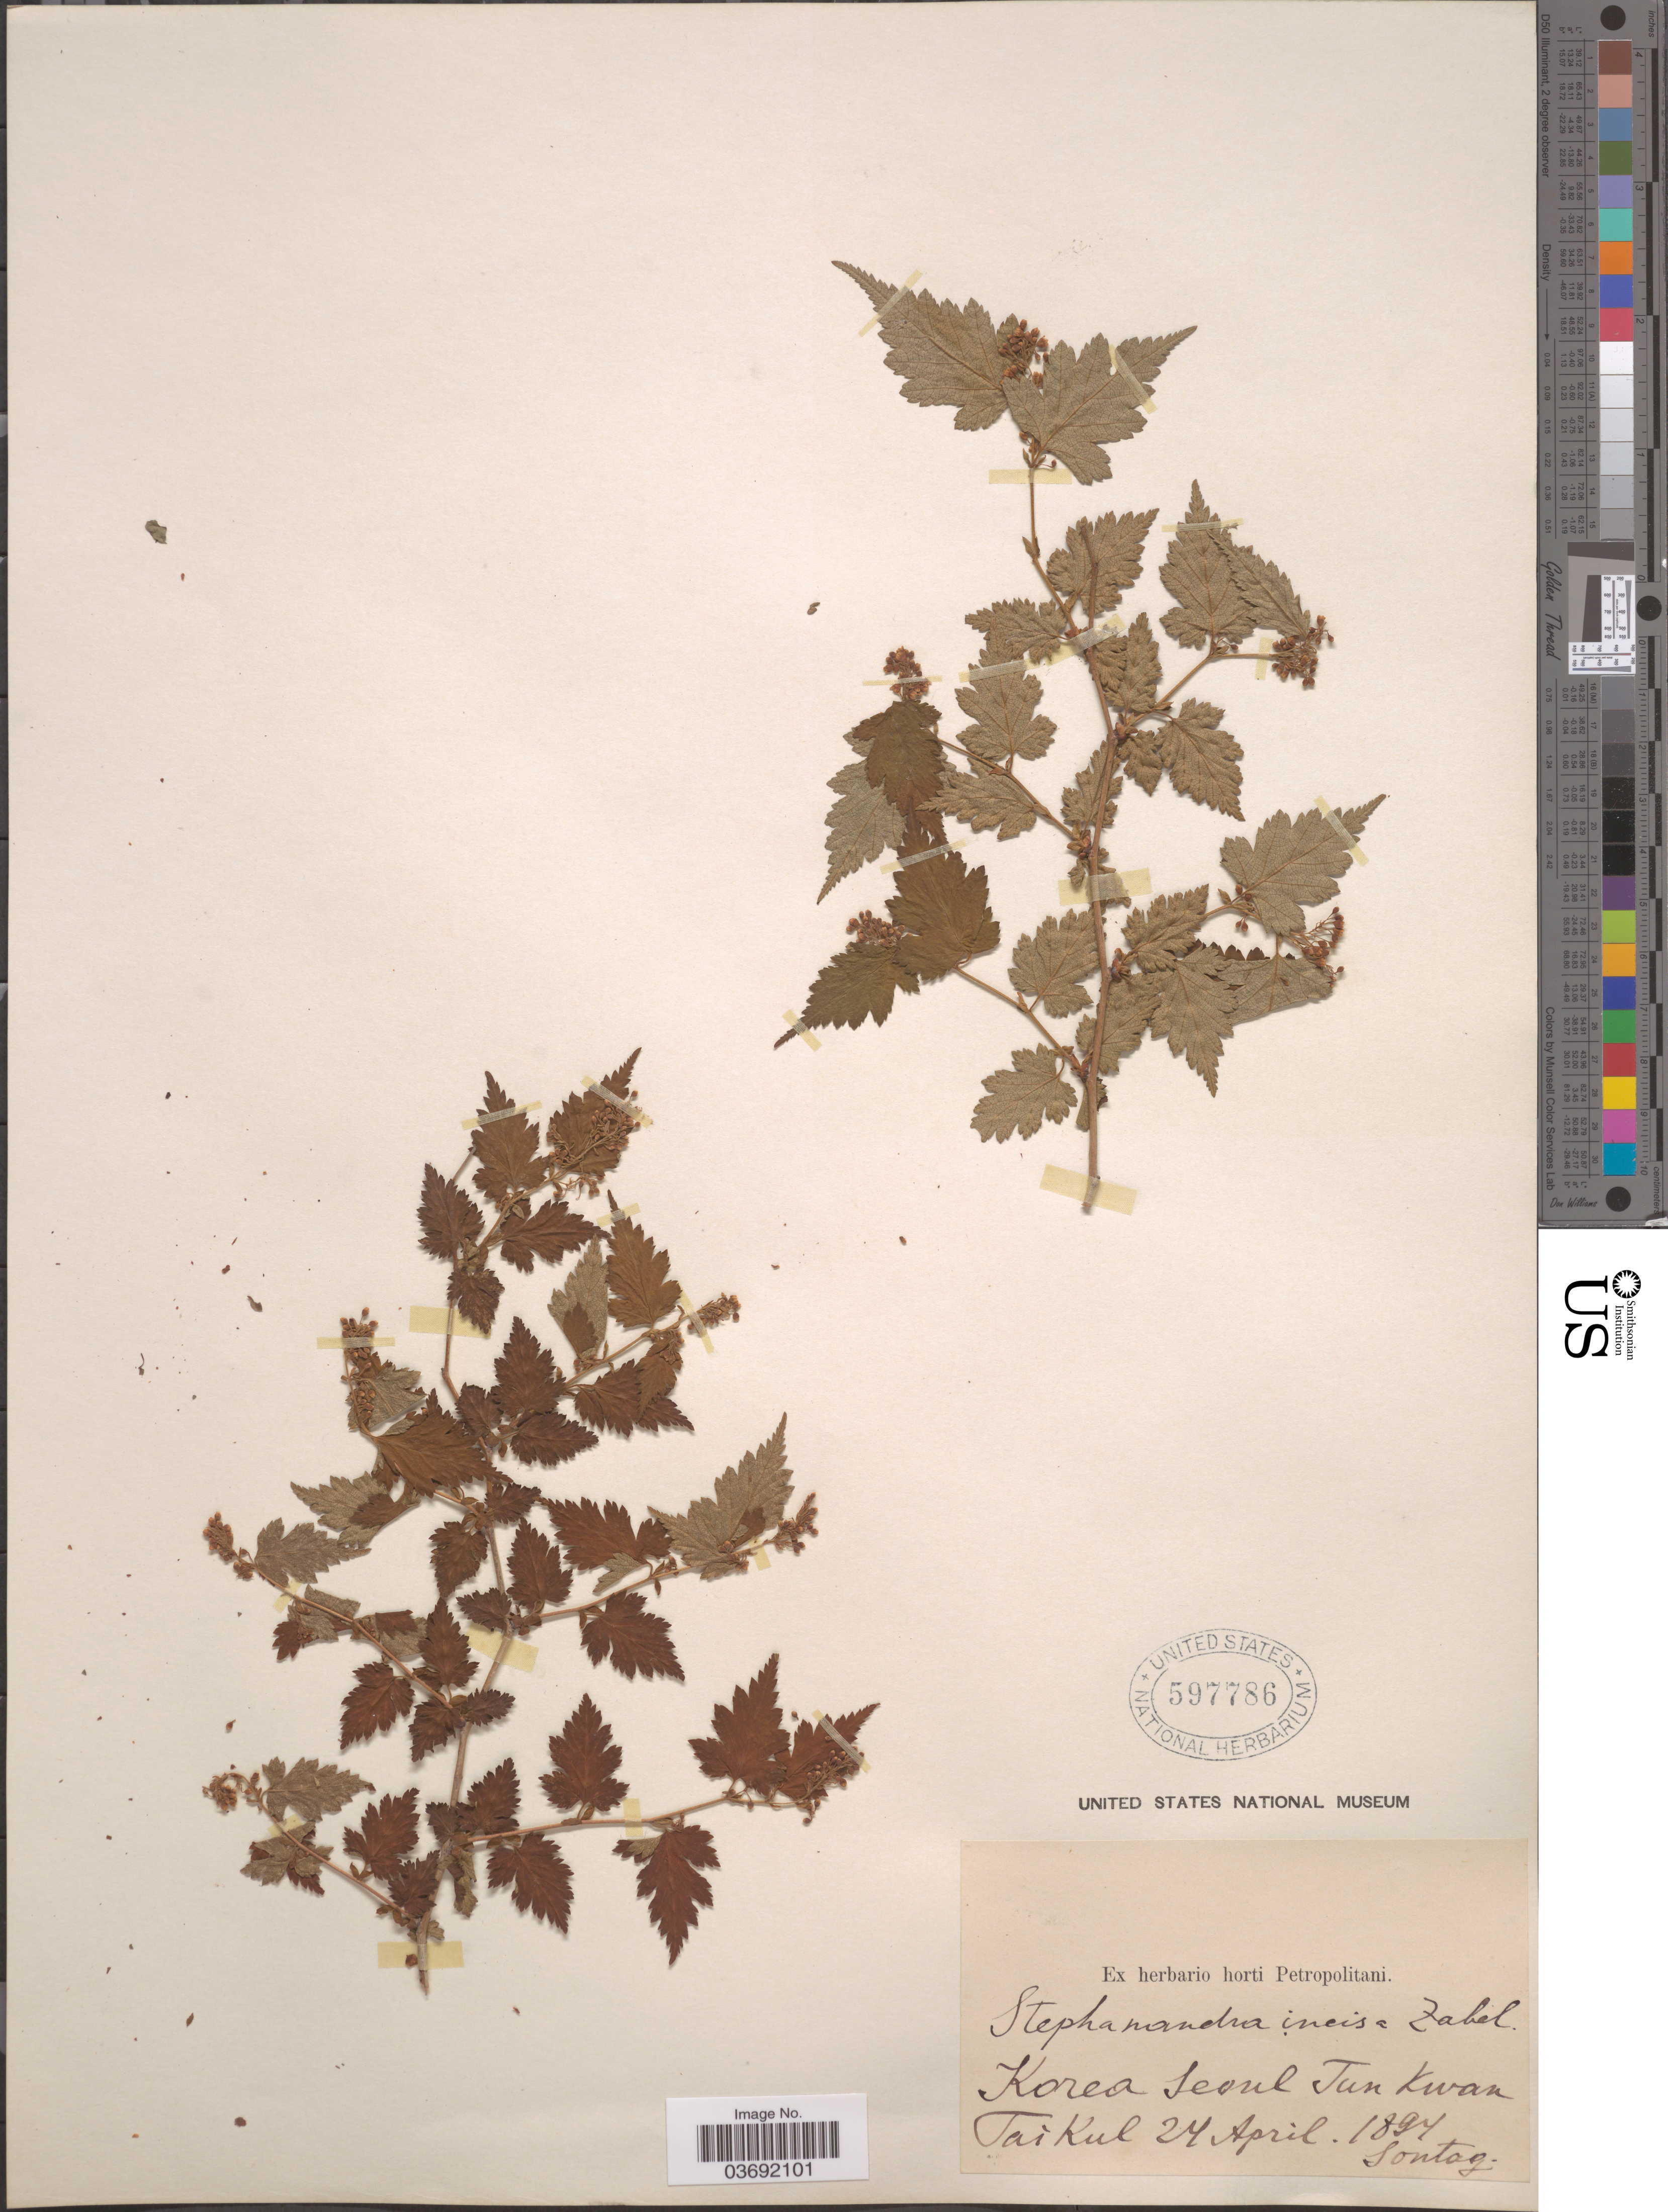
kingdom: Plantae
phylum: Tracheophyta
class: Magnoliopsida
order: Rosales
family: Rosaceae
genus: Neillia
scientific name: Neillia incisa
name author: (Thunb.) S.H. Oh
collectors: -. Sontag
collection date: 1894-04-24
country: South Korea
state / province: Seoul Special City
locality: Seoul Tun Kwan Tai Kul.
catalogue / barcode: US 597786